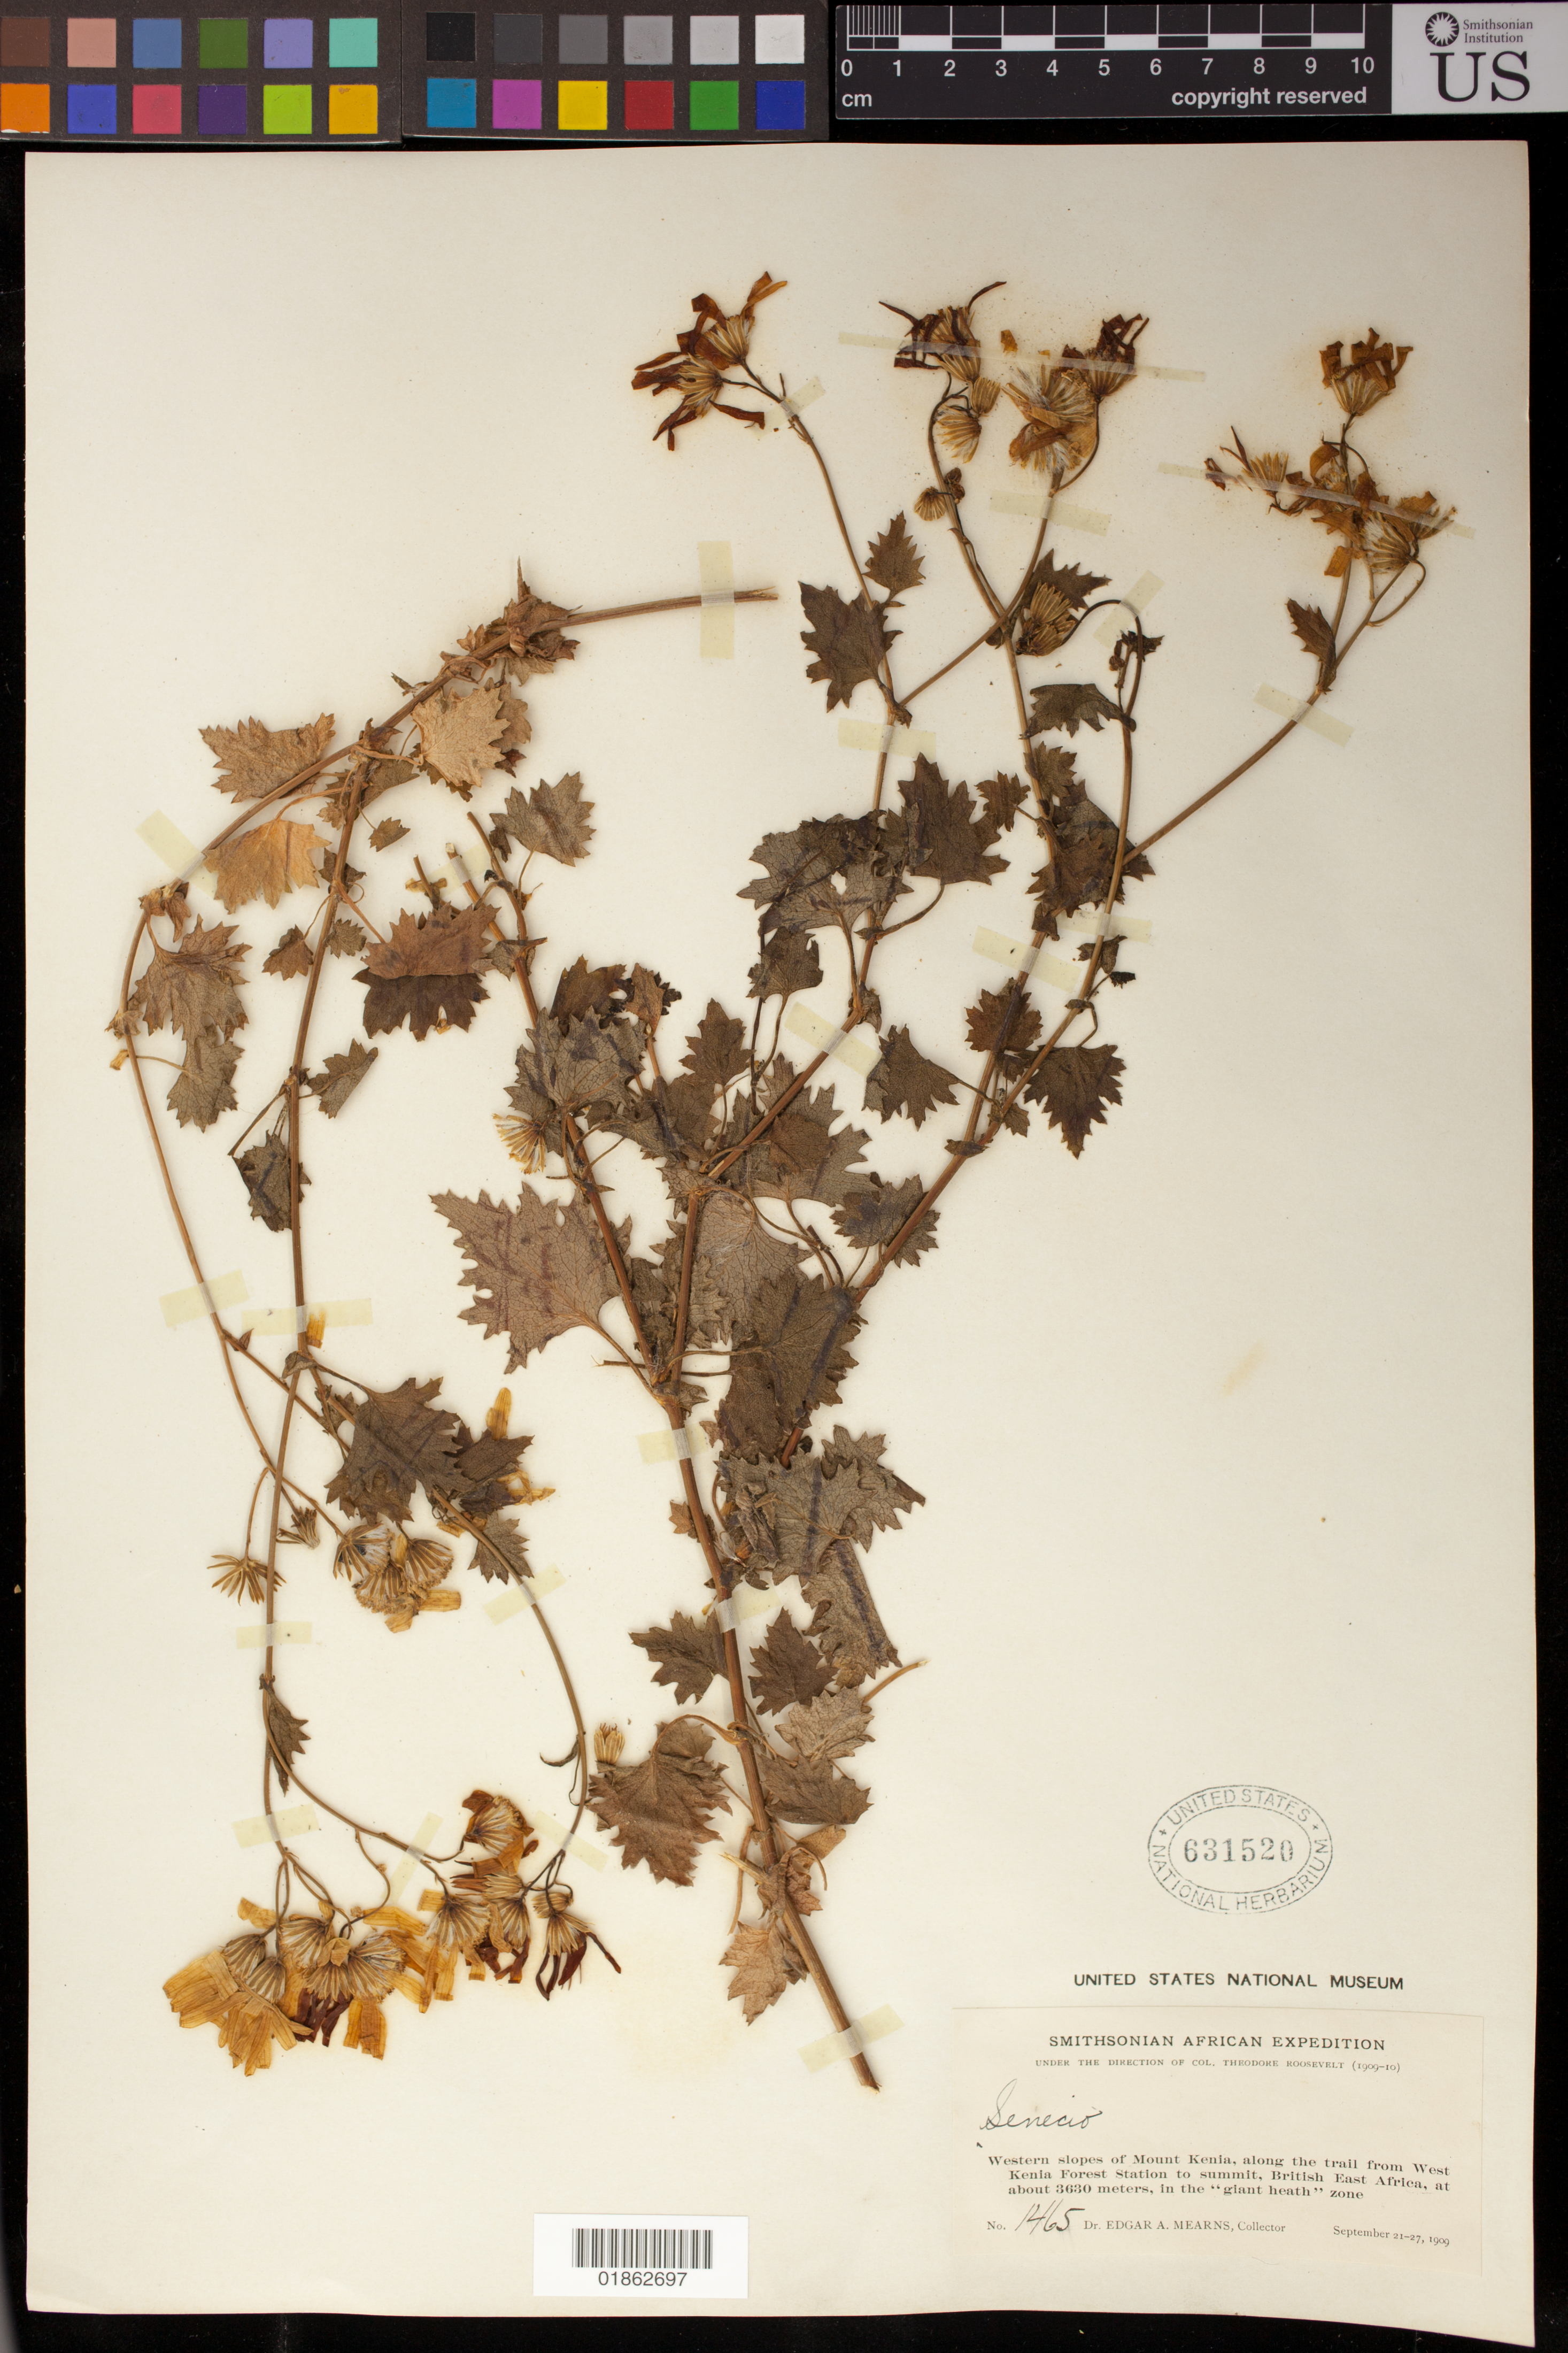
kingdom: Plantae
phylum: Tracheophyta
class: Magnoliopsida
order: Asterales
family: Asteraceae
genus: Senecio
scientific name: Senecio sp.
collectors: E. A. Mearns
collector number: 1465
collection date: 1909-09-21/1909-09-27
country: Kenya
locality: Western slopes of Mount Kenia, along the trail from West Kenia Forest Station to summit, British East Africa, in the "giant heath" zone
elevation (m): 3630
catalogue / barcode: US 631520